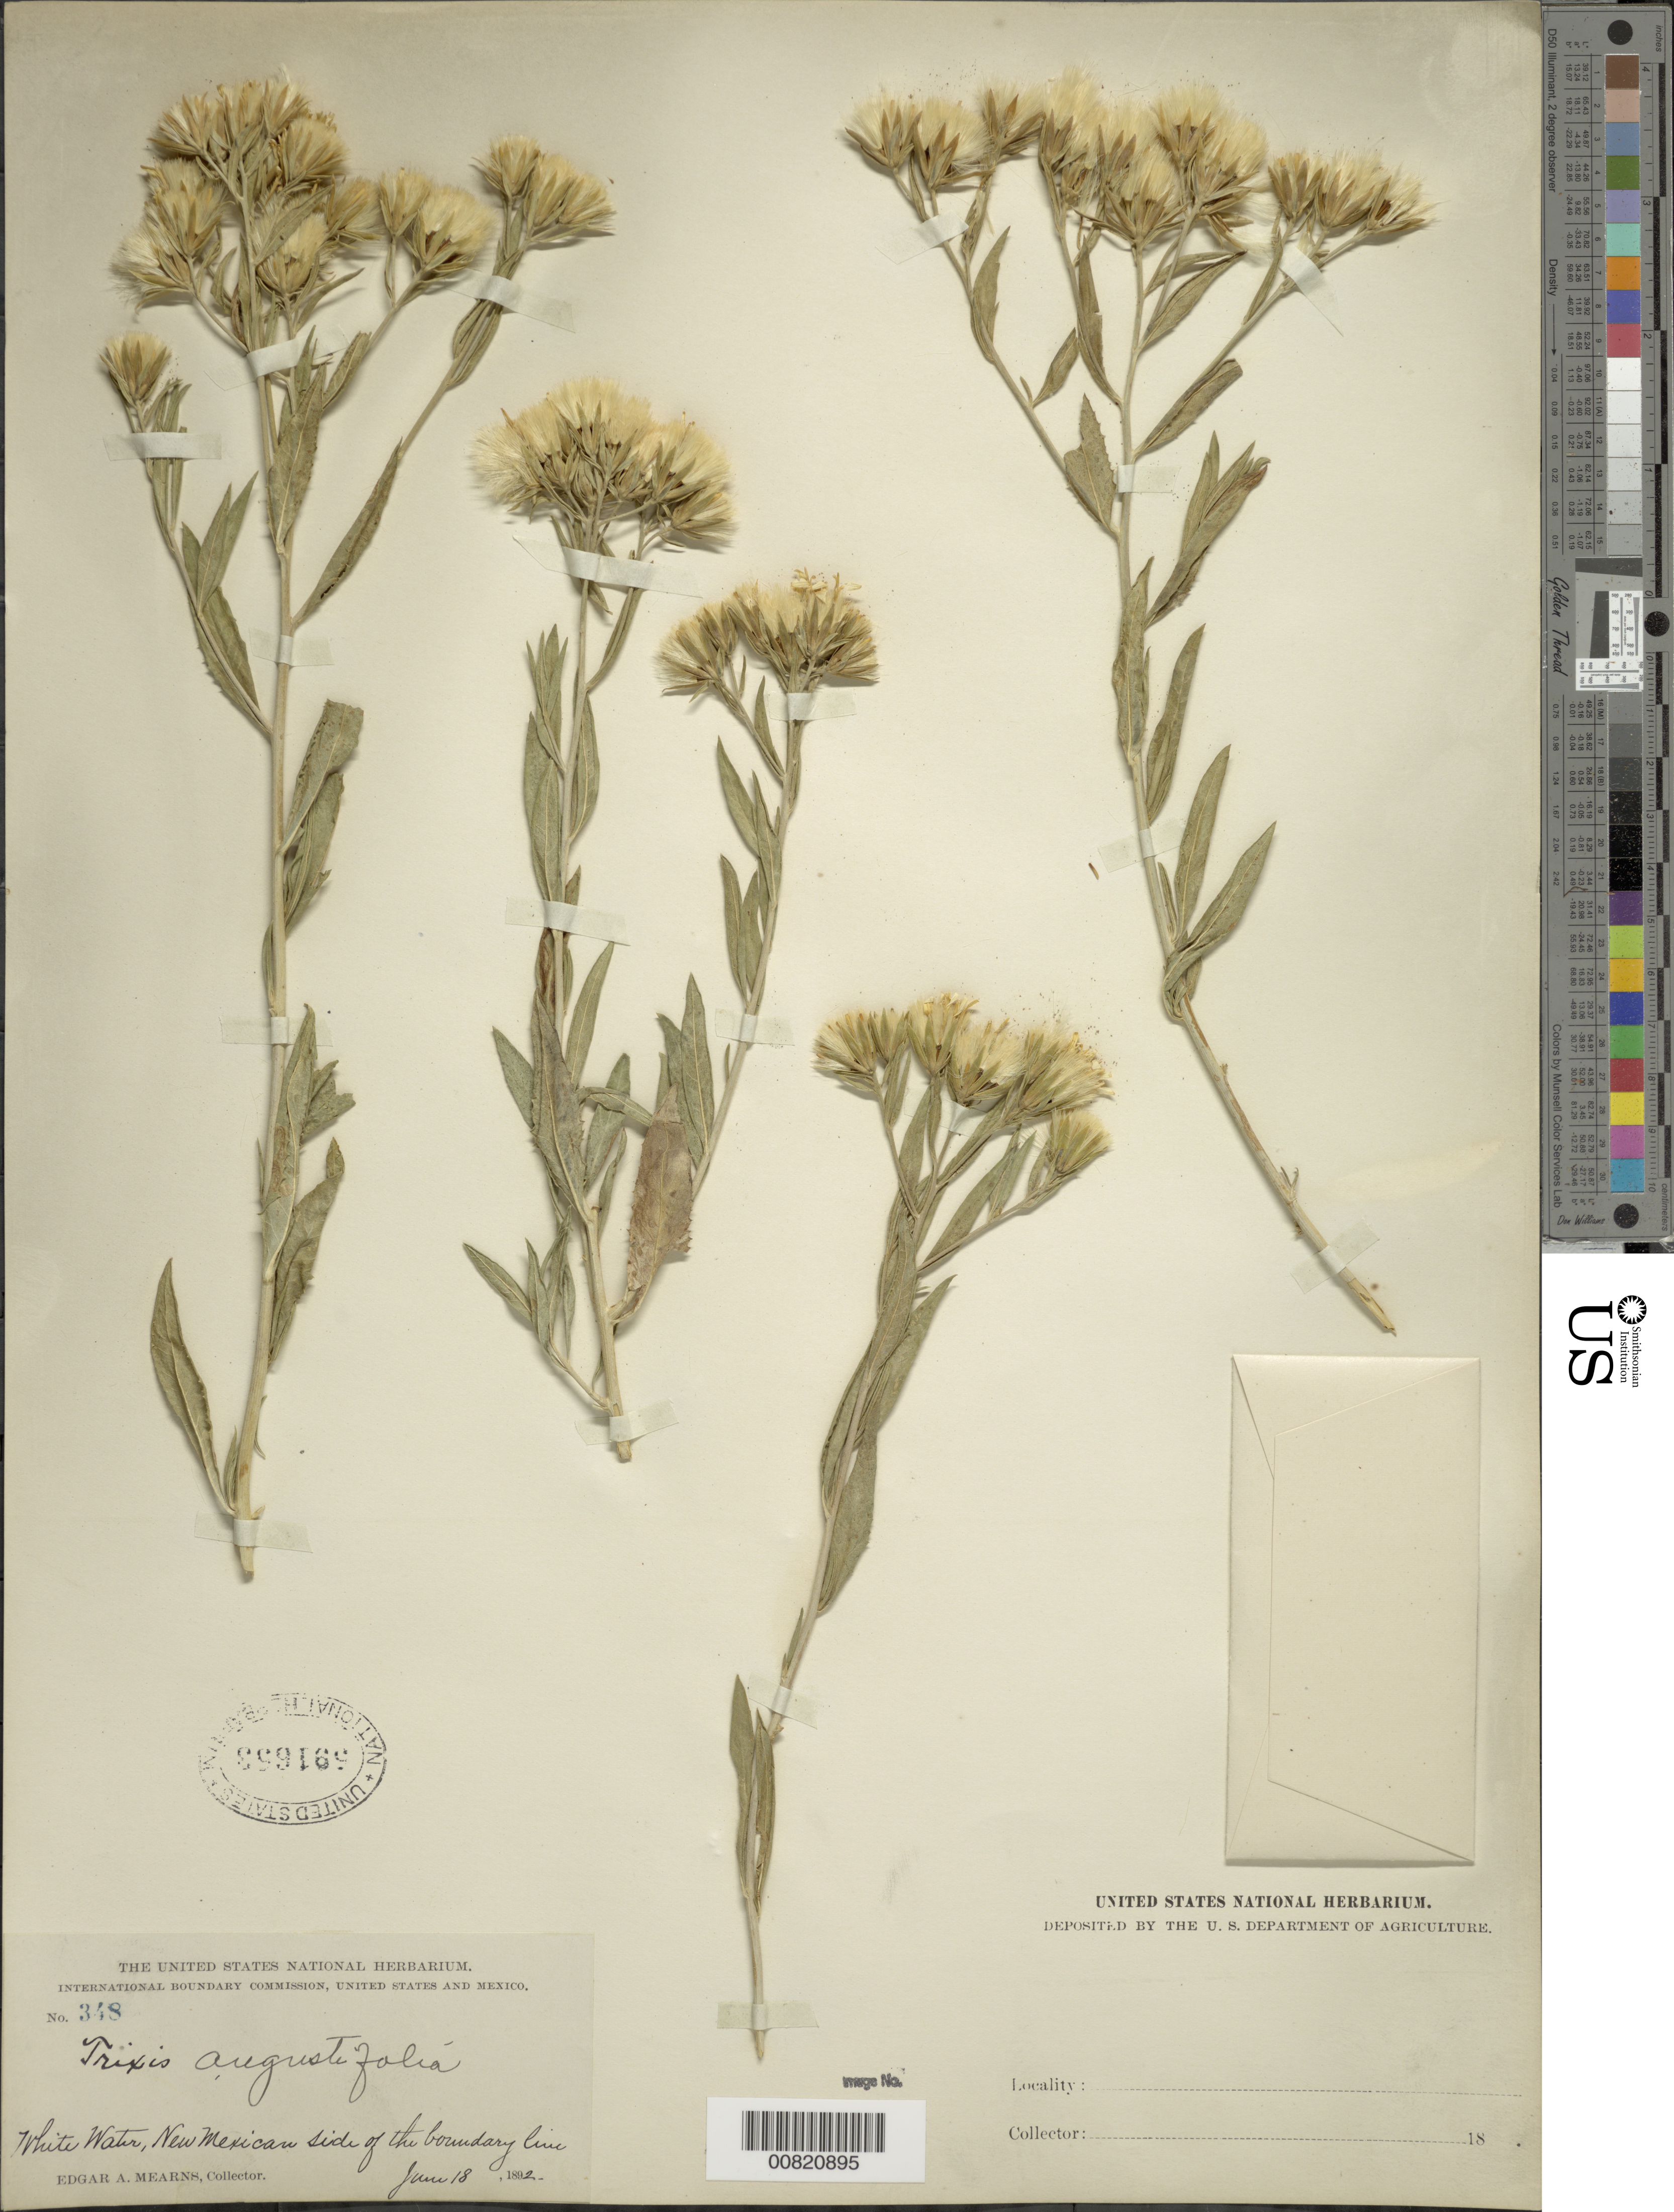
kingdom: Plantae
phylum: Tracheophyta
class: Magnoliopsida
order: Asterales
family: Asteraceae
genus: Trixis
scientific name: Trixis californica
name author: Kellogg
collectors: E. A. Mearns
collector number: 348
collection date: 1892-06-18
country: United States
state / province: New Mexico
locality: White Water, New Mexican side of the boundary line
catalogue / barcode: US 591653